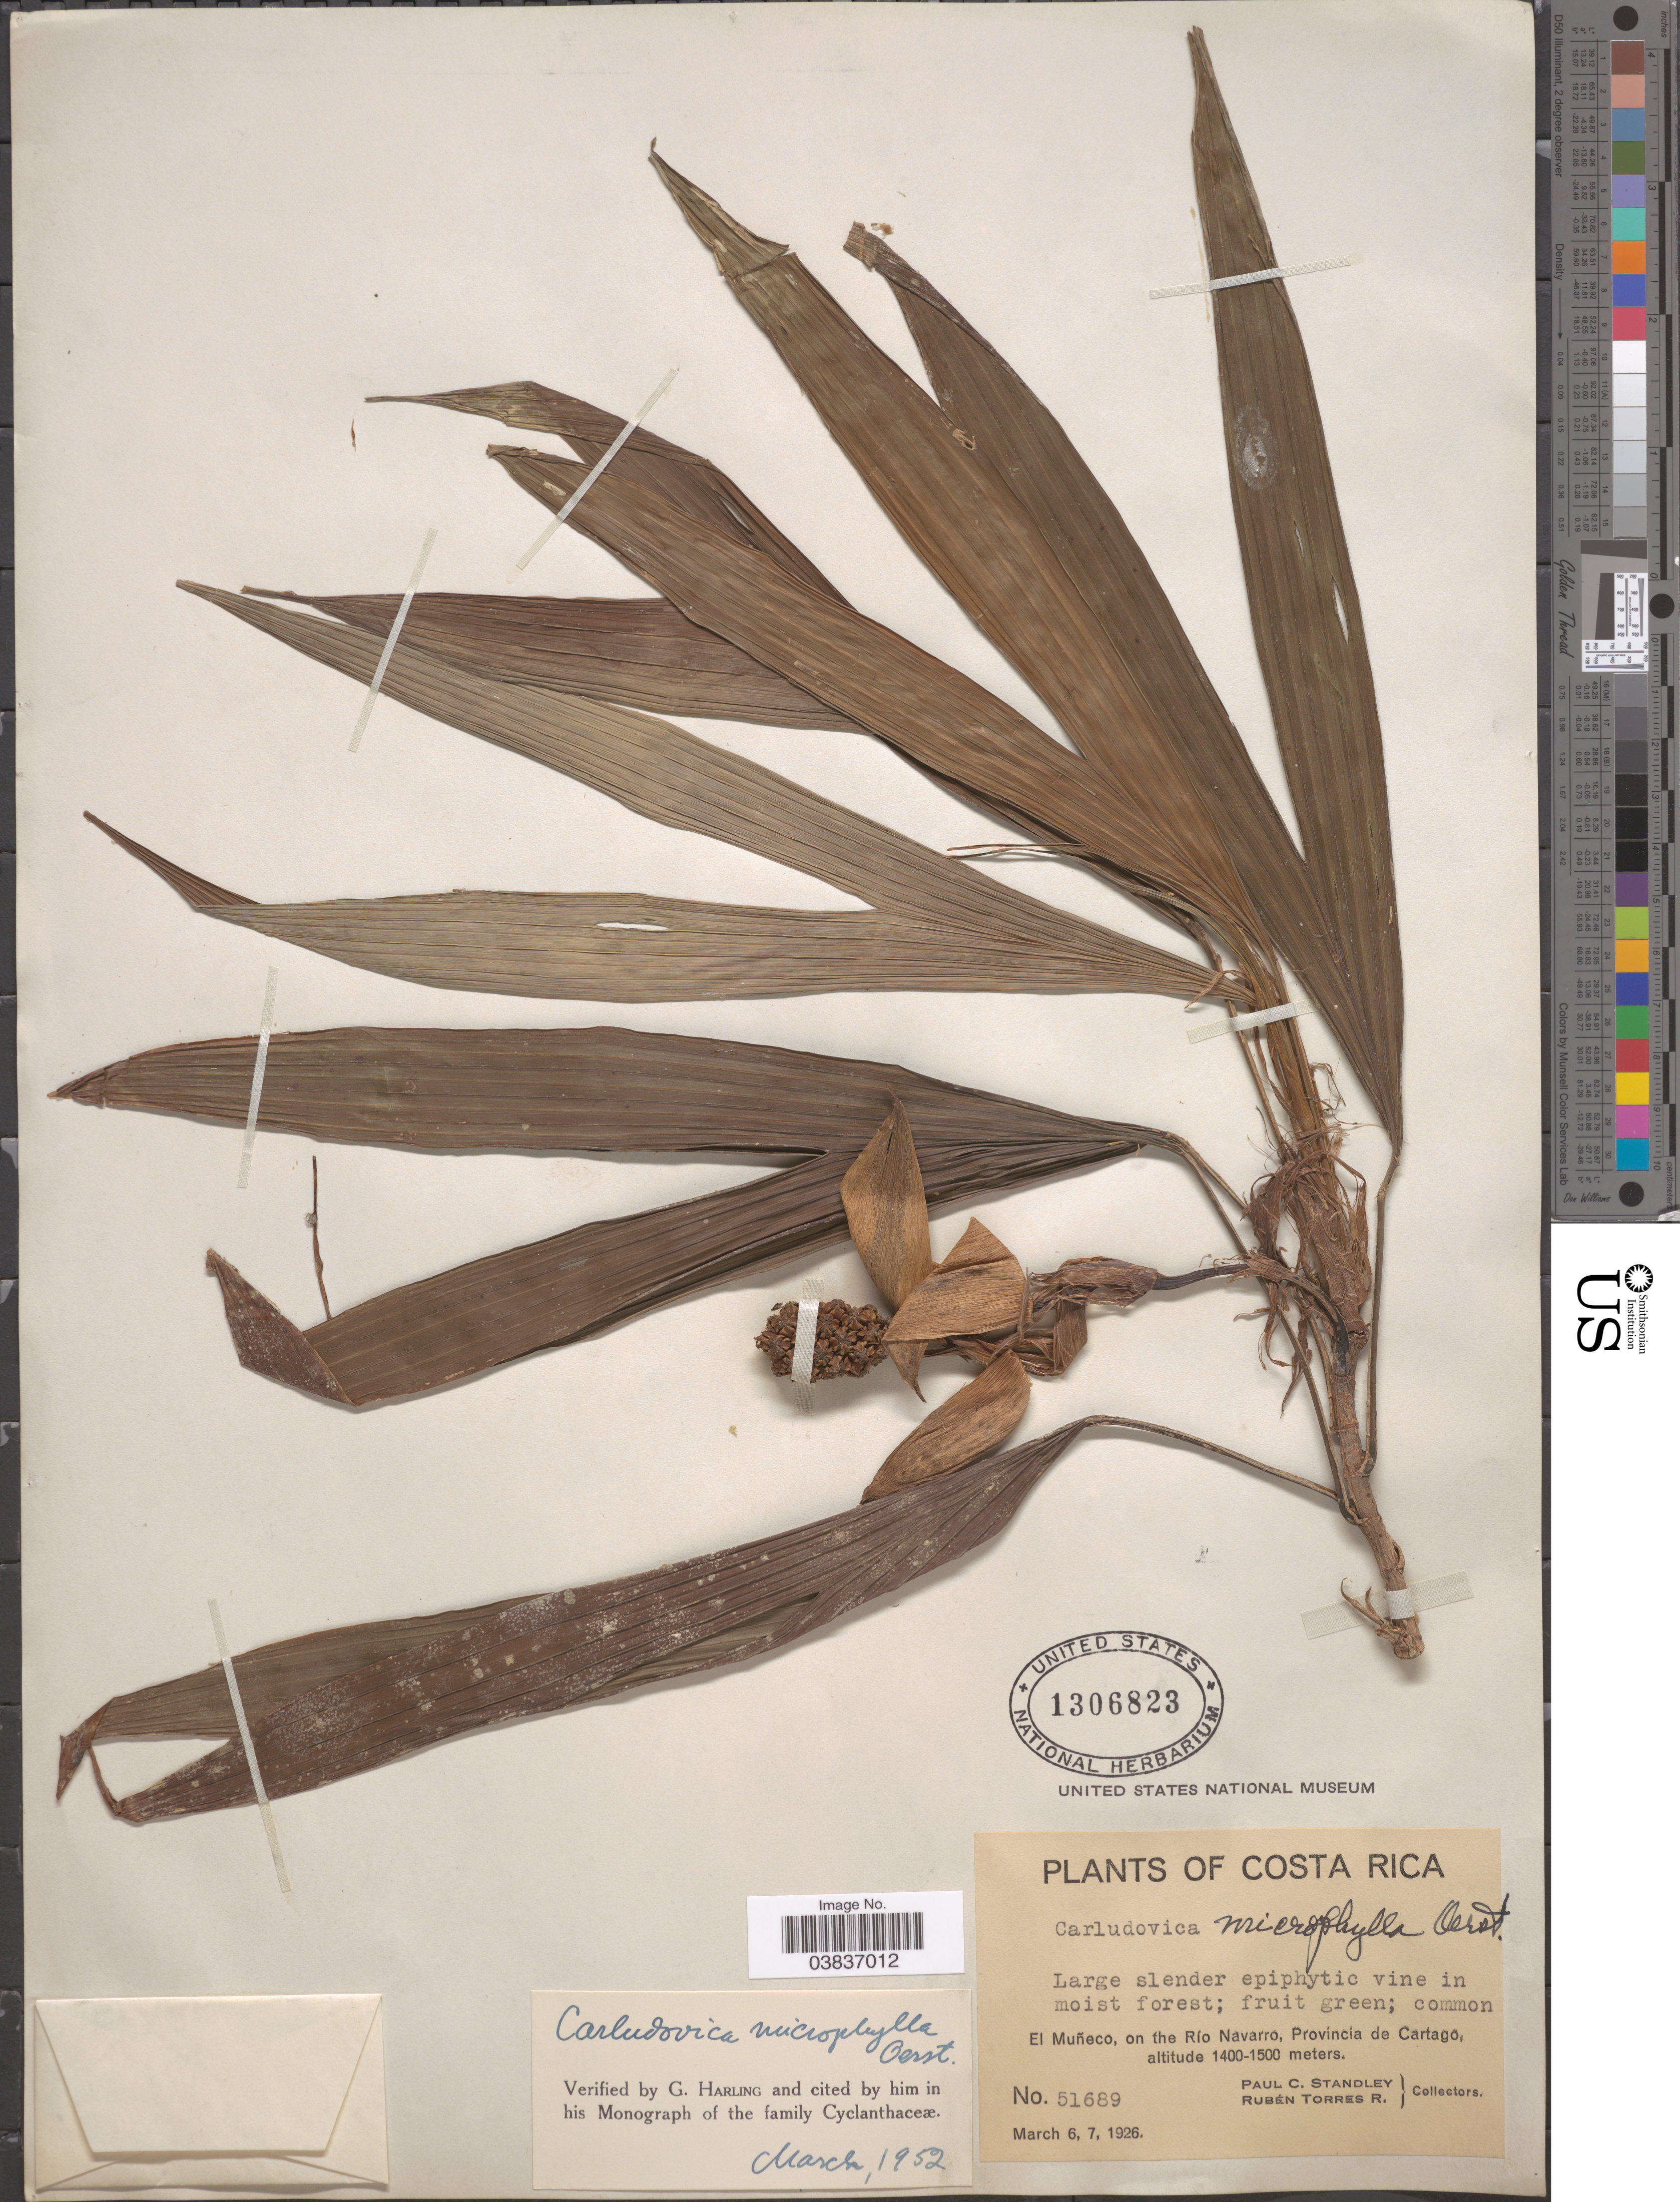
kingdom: Plantae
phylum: Tracheophyta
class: Liliopsida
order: Pandanales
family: Cyclanthaceae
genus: Asplundia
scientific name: Asplundia microphylla subsp. microphylla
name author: Harling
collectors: P. C. Standley & R. Torres Rojas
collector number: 51689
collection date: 1926-03-06/1926-03-07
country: Costa Rica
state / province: Cartago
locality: El Muñeco, on the Río Navarro.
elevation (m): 1400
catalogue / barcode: US 1306823